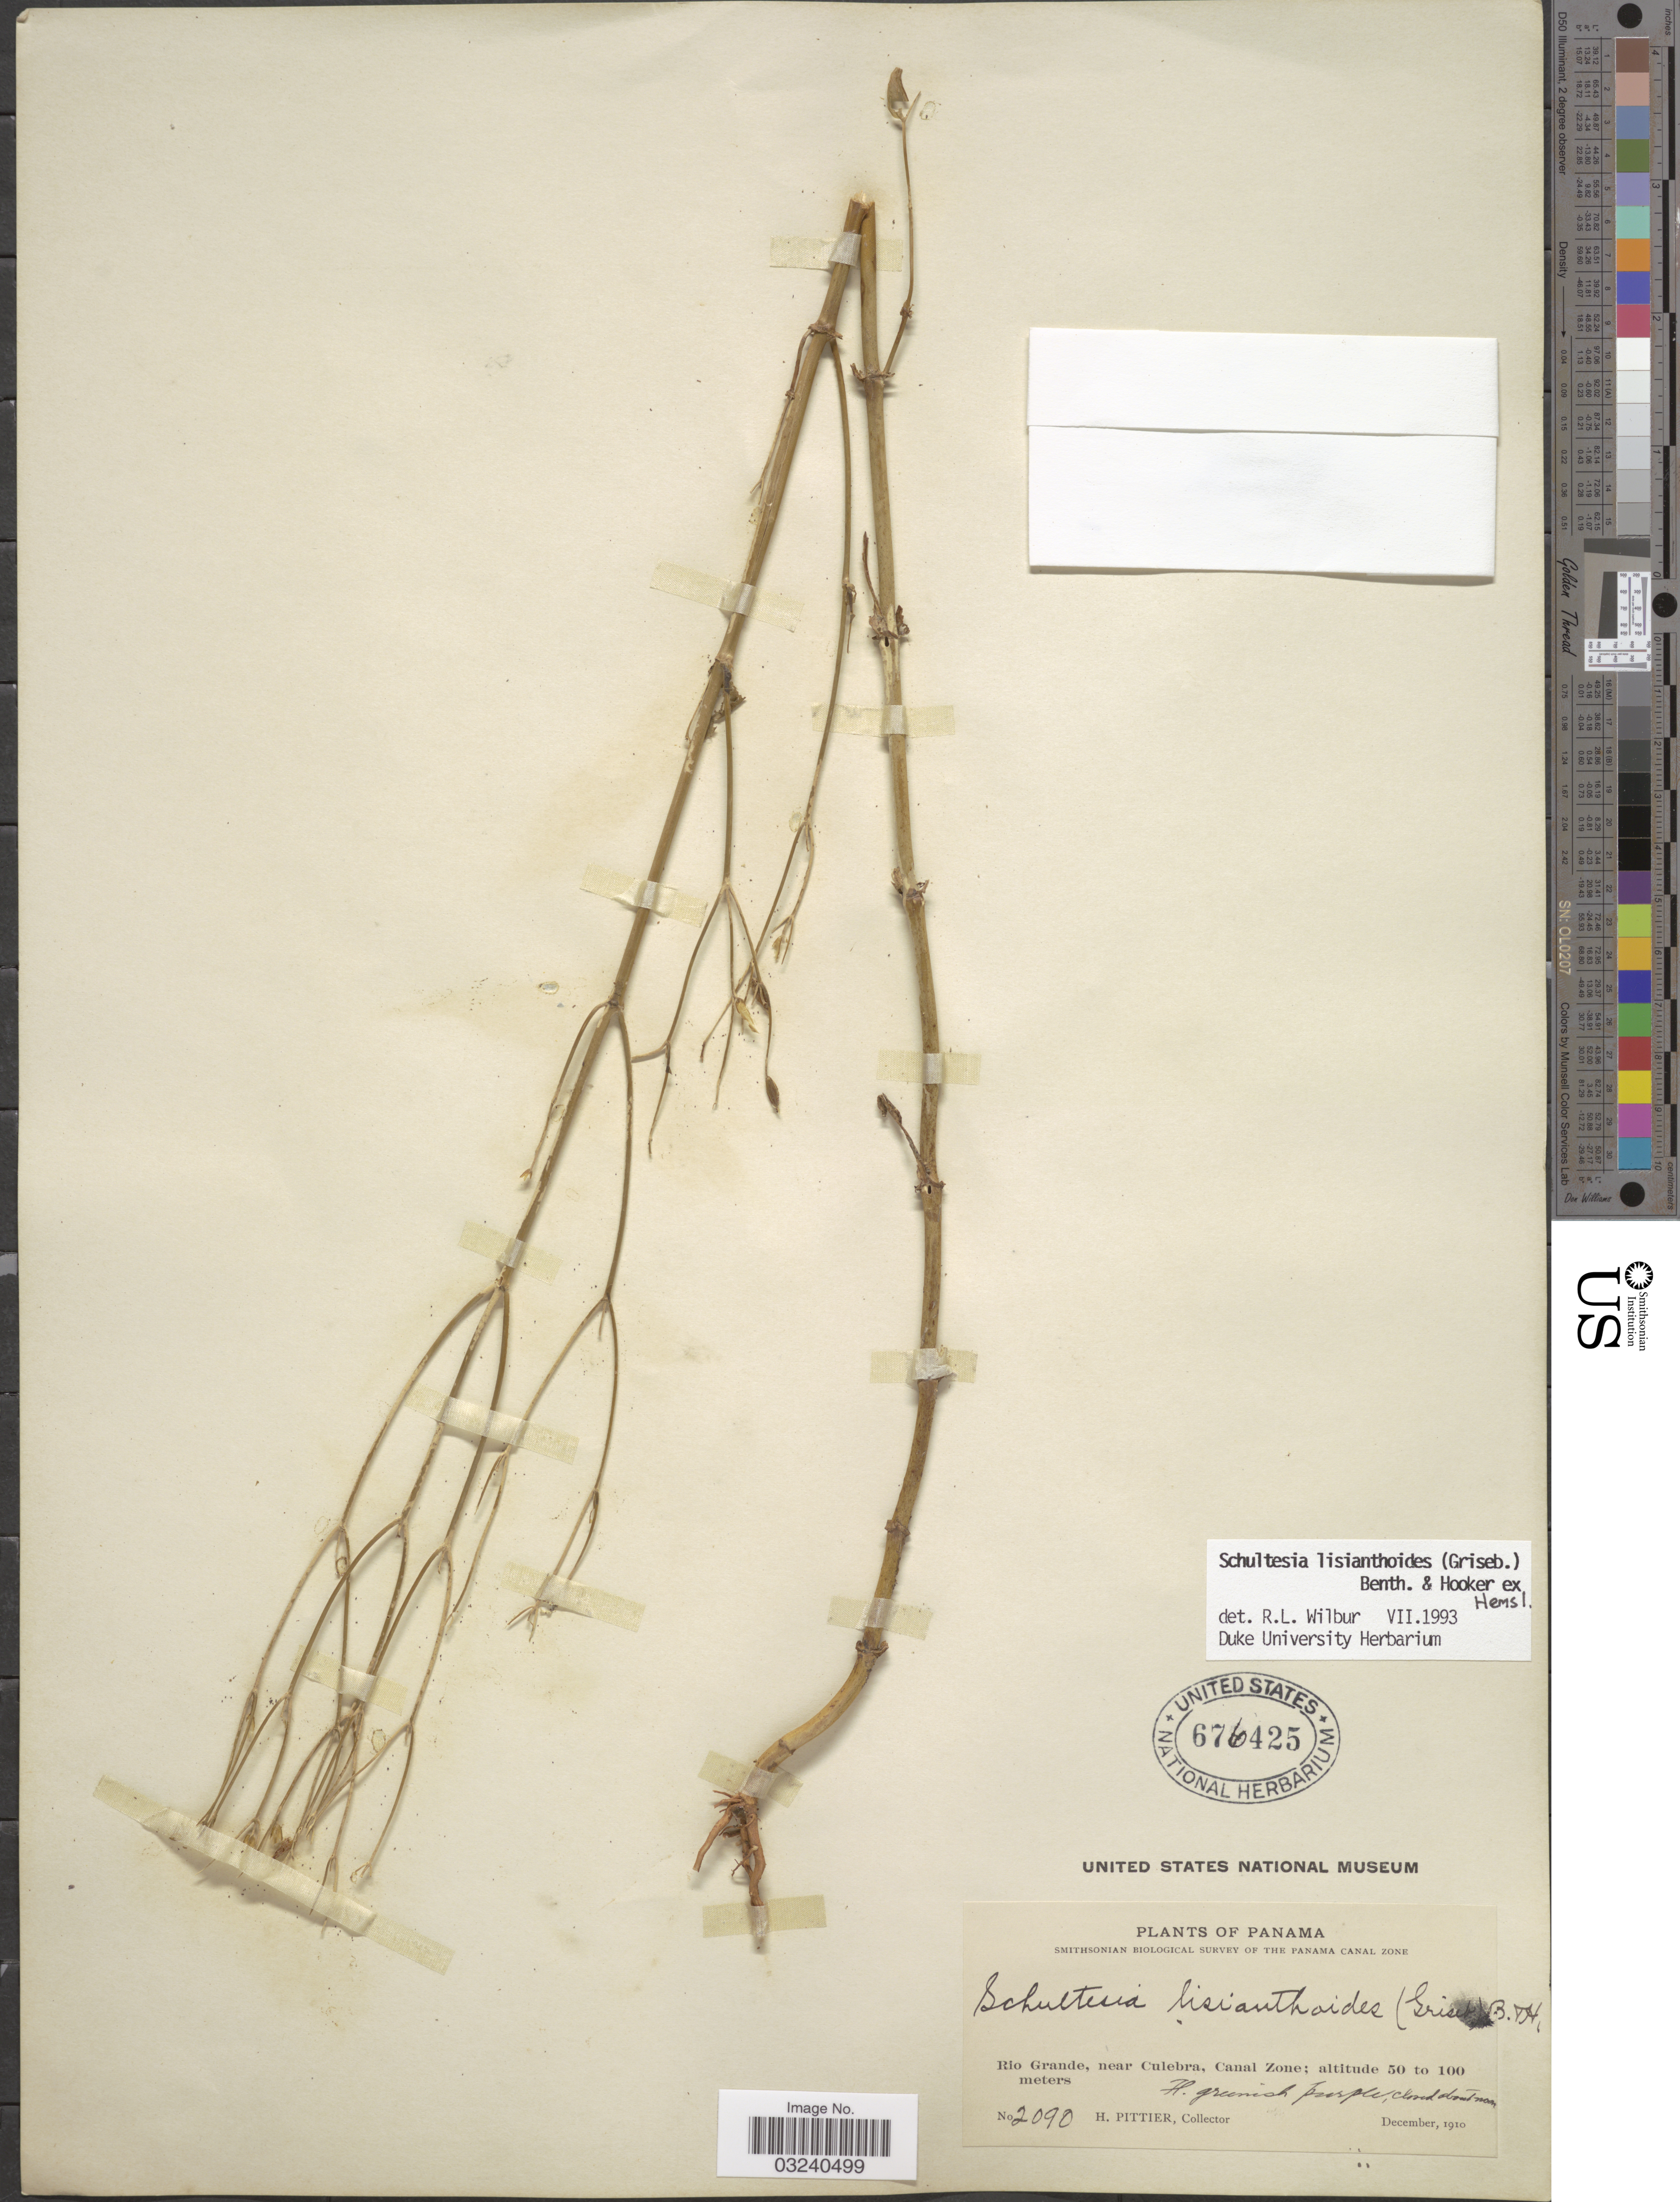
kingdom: Plantae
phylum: Tracheophyta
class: Magnoliopsida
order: Gentianales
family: Gentianaceae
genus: Schultesia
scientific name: Schultesia lisianthoides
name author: (Griseb.) Benth. & Hook. f. ex Hemsl.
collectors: H. F. Pittier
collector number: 2090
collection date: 1910-12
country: Panama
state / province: Colón / Panamá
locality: Rio Grande, near Culebra, Canal Zone.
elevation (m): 50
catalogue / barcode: US 676425